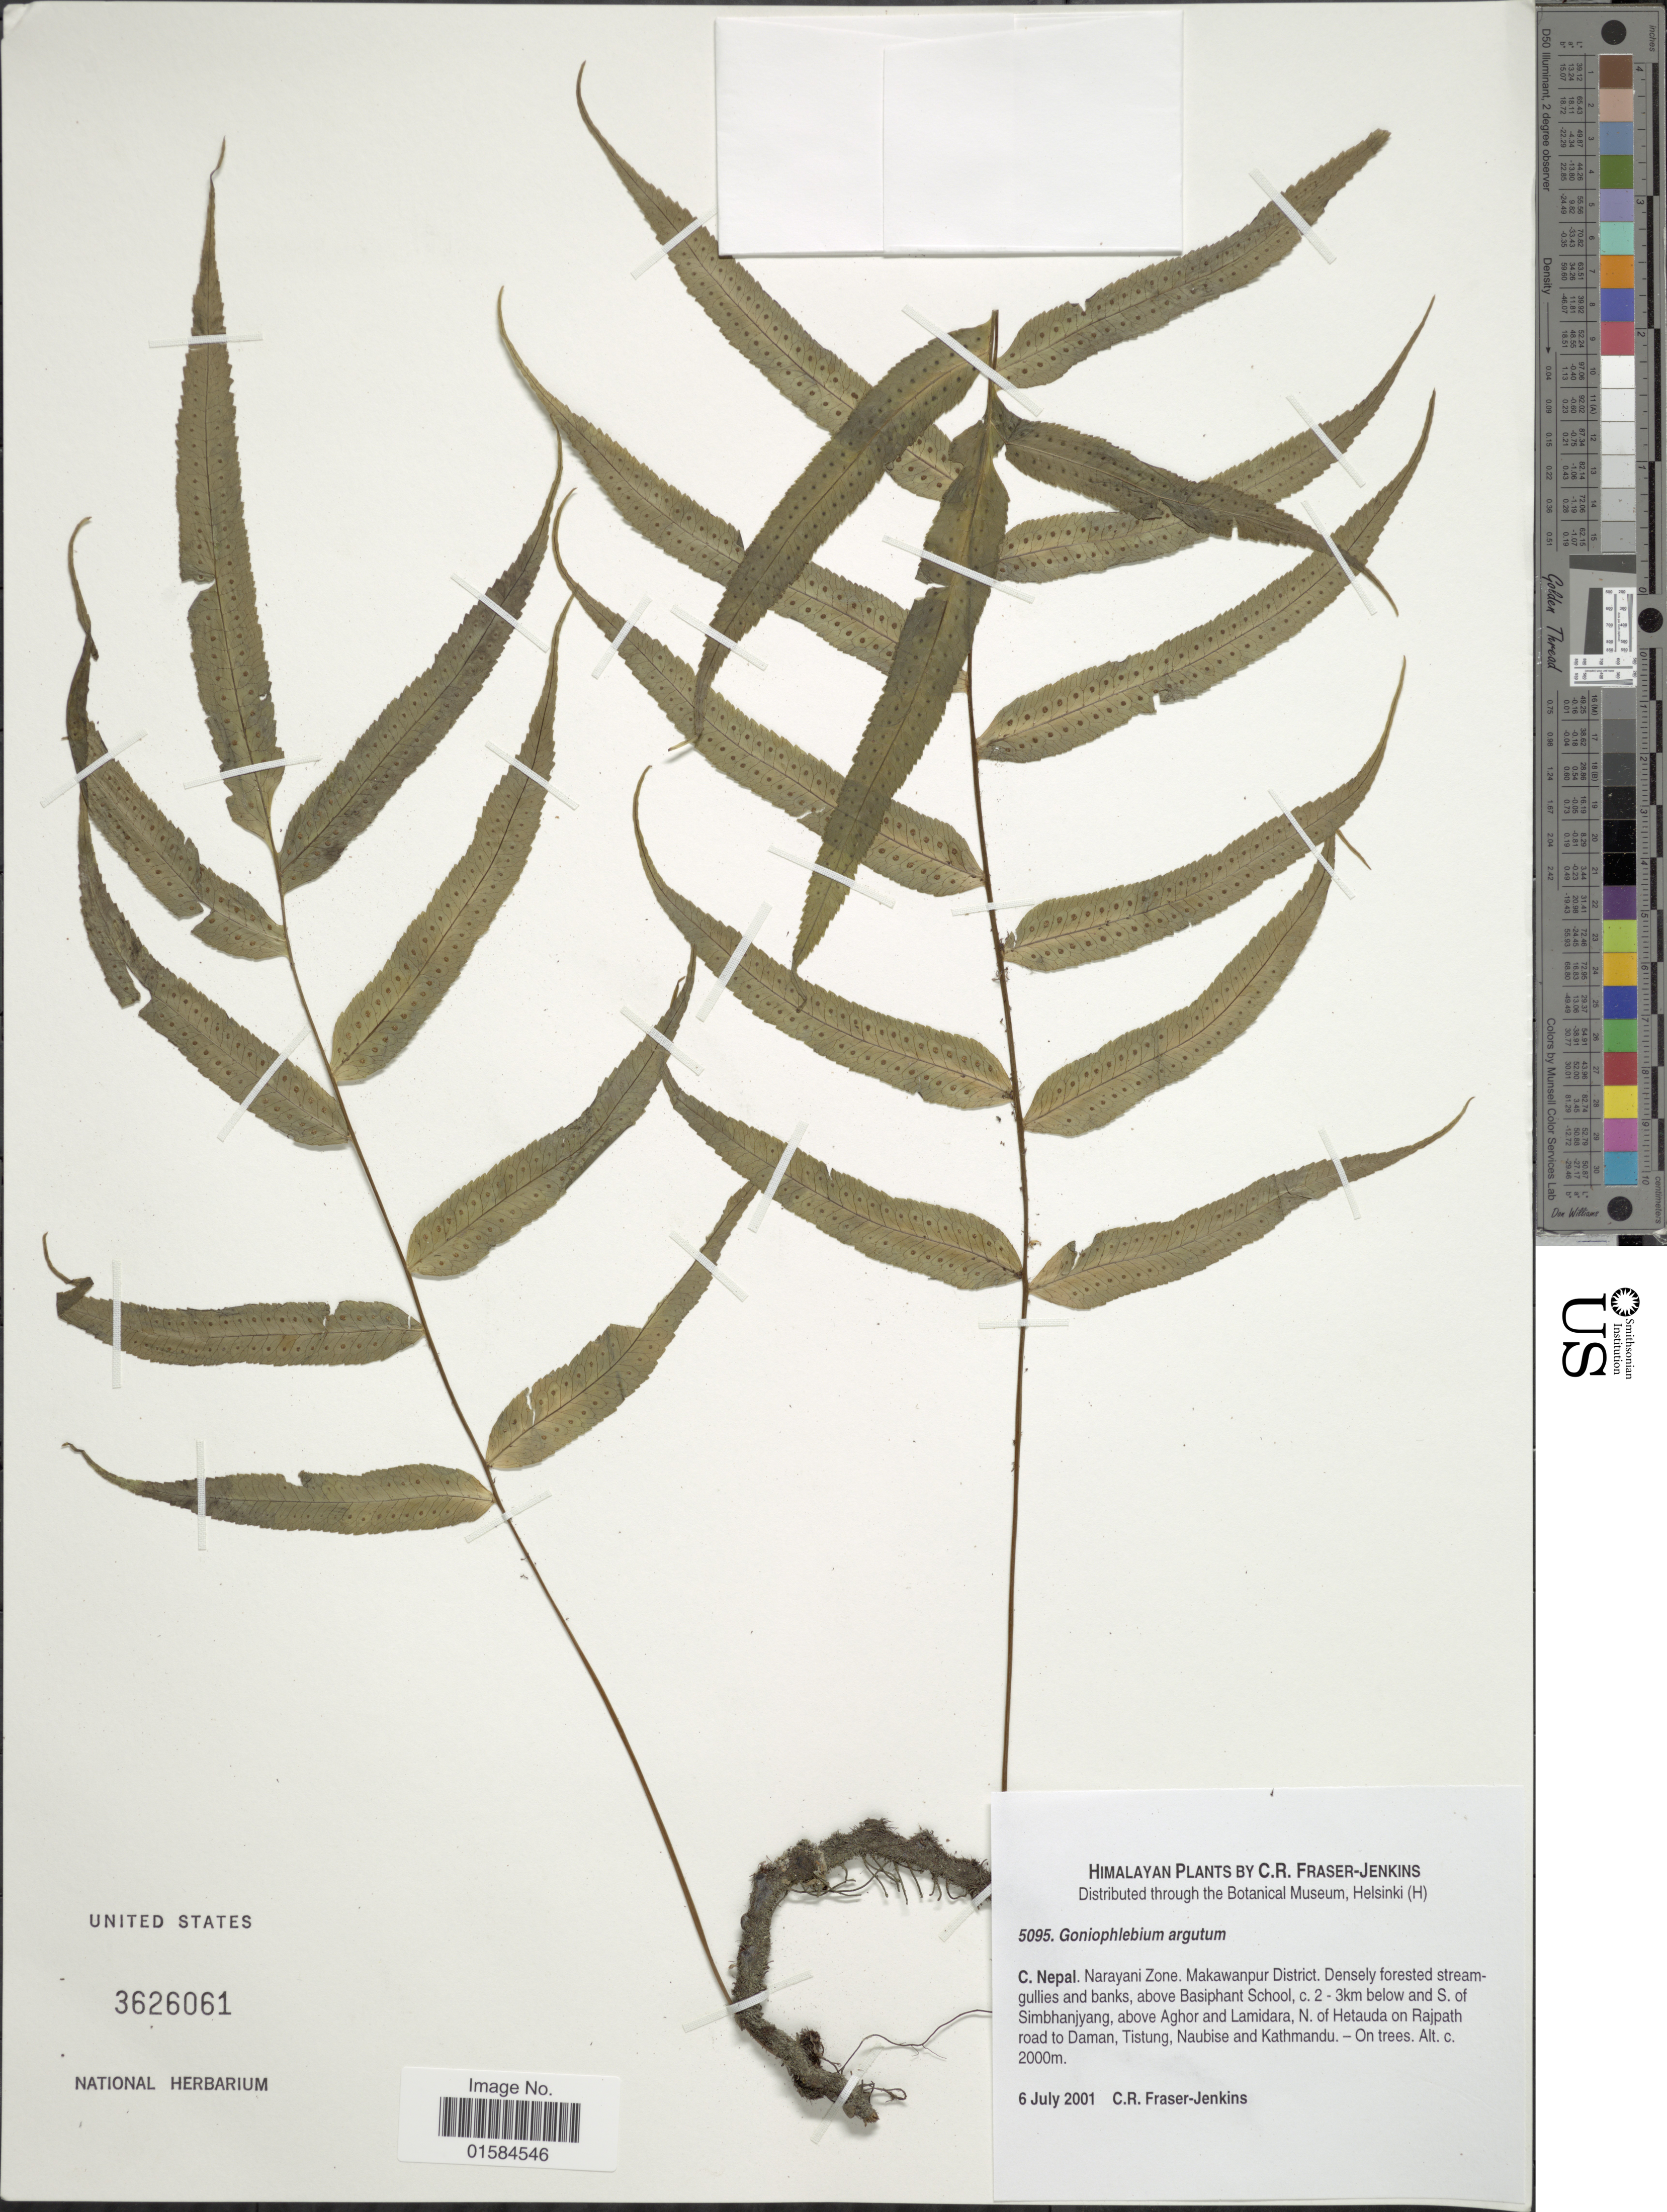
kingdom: Plantae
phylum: Tracheophyta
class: Polypodiopsida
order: Polypodiales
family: Polypodiaceae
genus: Goniophlebium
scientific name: Goniophlebium argutum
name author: (Wall. ex Hook.) J. Sm.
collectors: C. R. Fraser-Jenkins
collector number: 5095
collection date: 2001-07-06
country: Nepal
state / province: Narayani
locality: Himalaya, C. Nepal, Narayani Zone, Makawanpur District, above Basiphant School, c. 2-3 km below and S of Simbhanjyang, above Aghor and Lamidara, N of Hetauda on Rajpath road to Daman, Tistung, Naubise and Kathmandu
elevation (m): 2000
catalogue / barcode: US 3626061